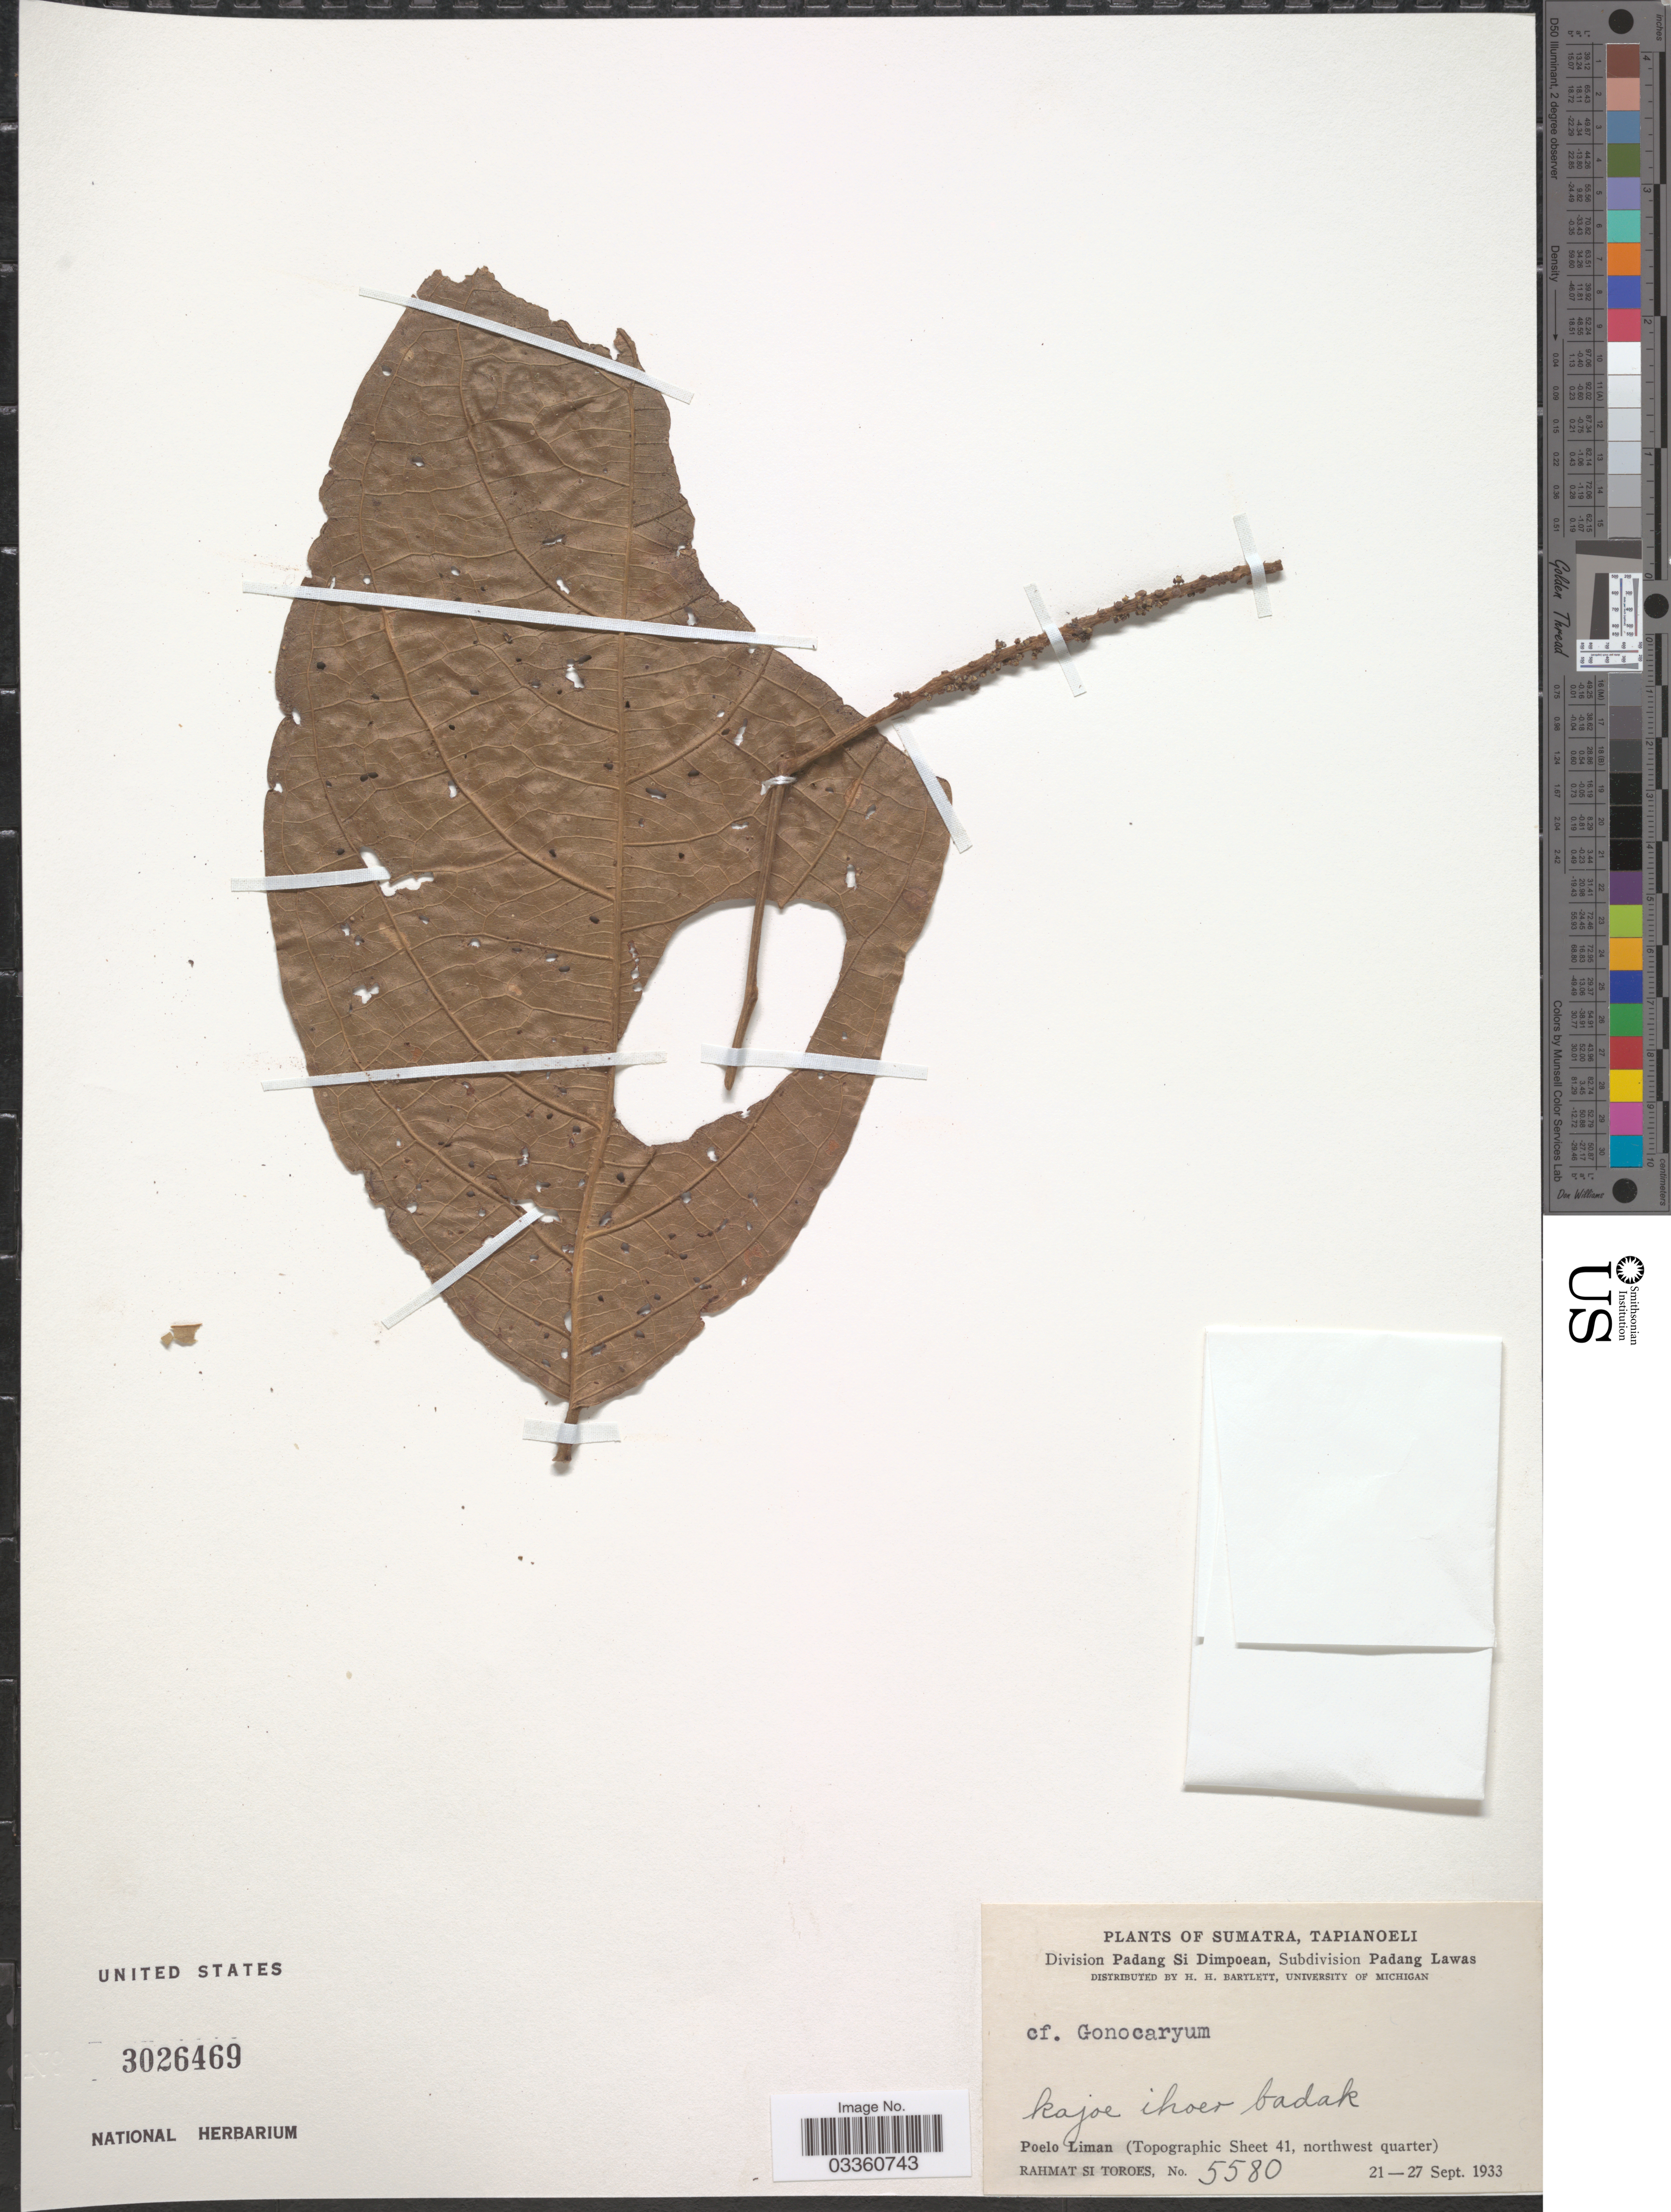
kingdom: Plantae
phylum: Tracheophyta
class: Magnoliopsida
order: Cardiopteridales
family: Cardiopteridaceae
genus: Gonocaryum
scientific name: Gonocaryum sp.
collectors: Rahmat Si Boeea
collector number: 5580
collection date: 1933-09-21/1933-09-27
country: Indonesia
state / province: Sumatra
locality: Tapianoeli, Division Padang Si Dimpoean, Subdivision Padang Lawas, Poelo Liman (Topographic Sheet 41, northwest quarter).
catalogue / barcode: US 3026469